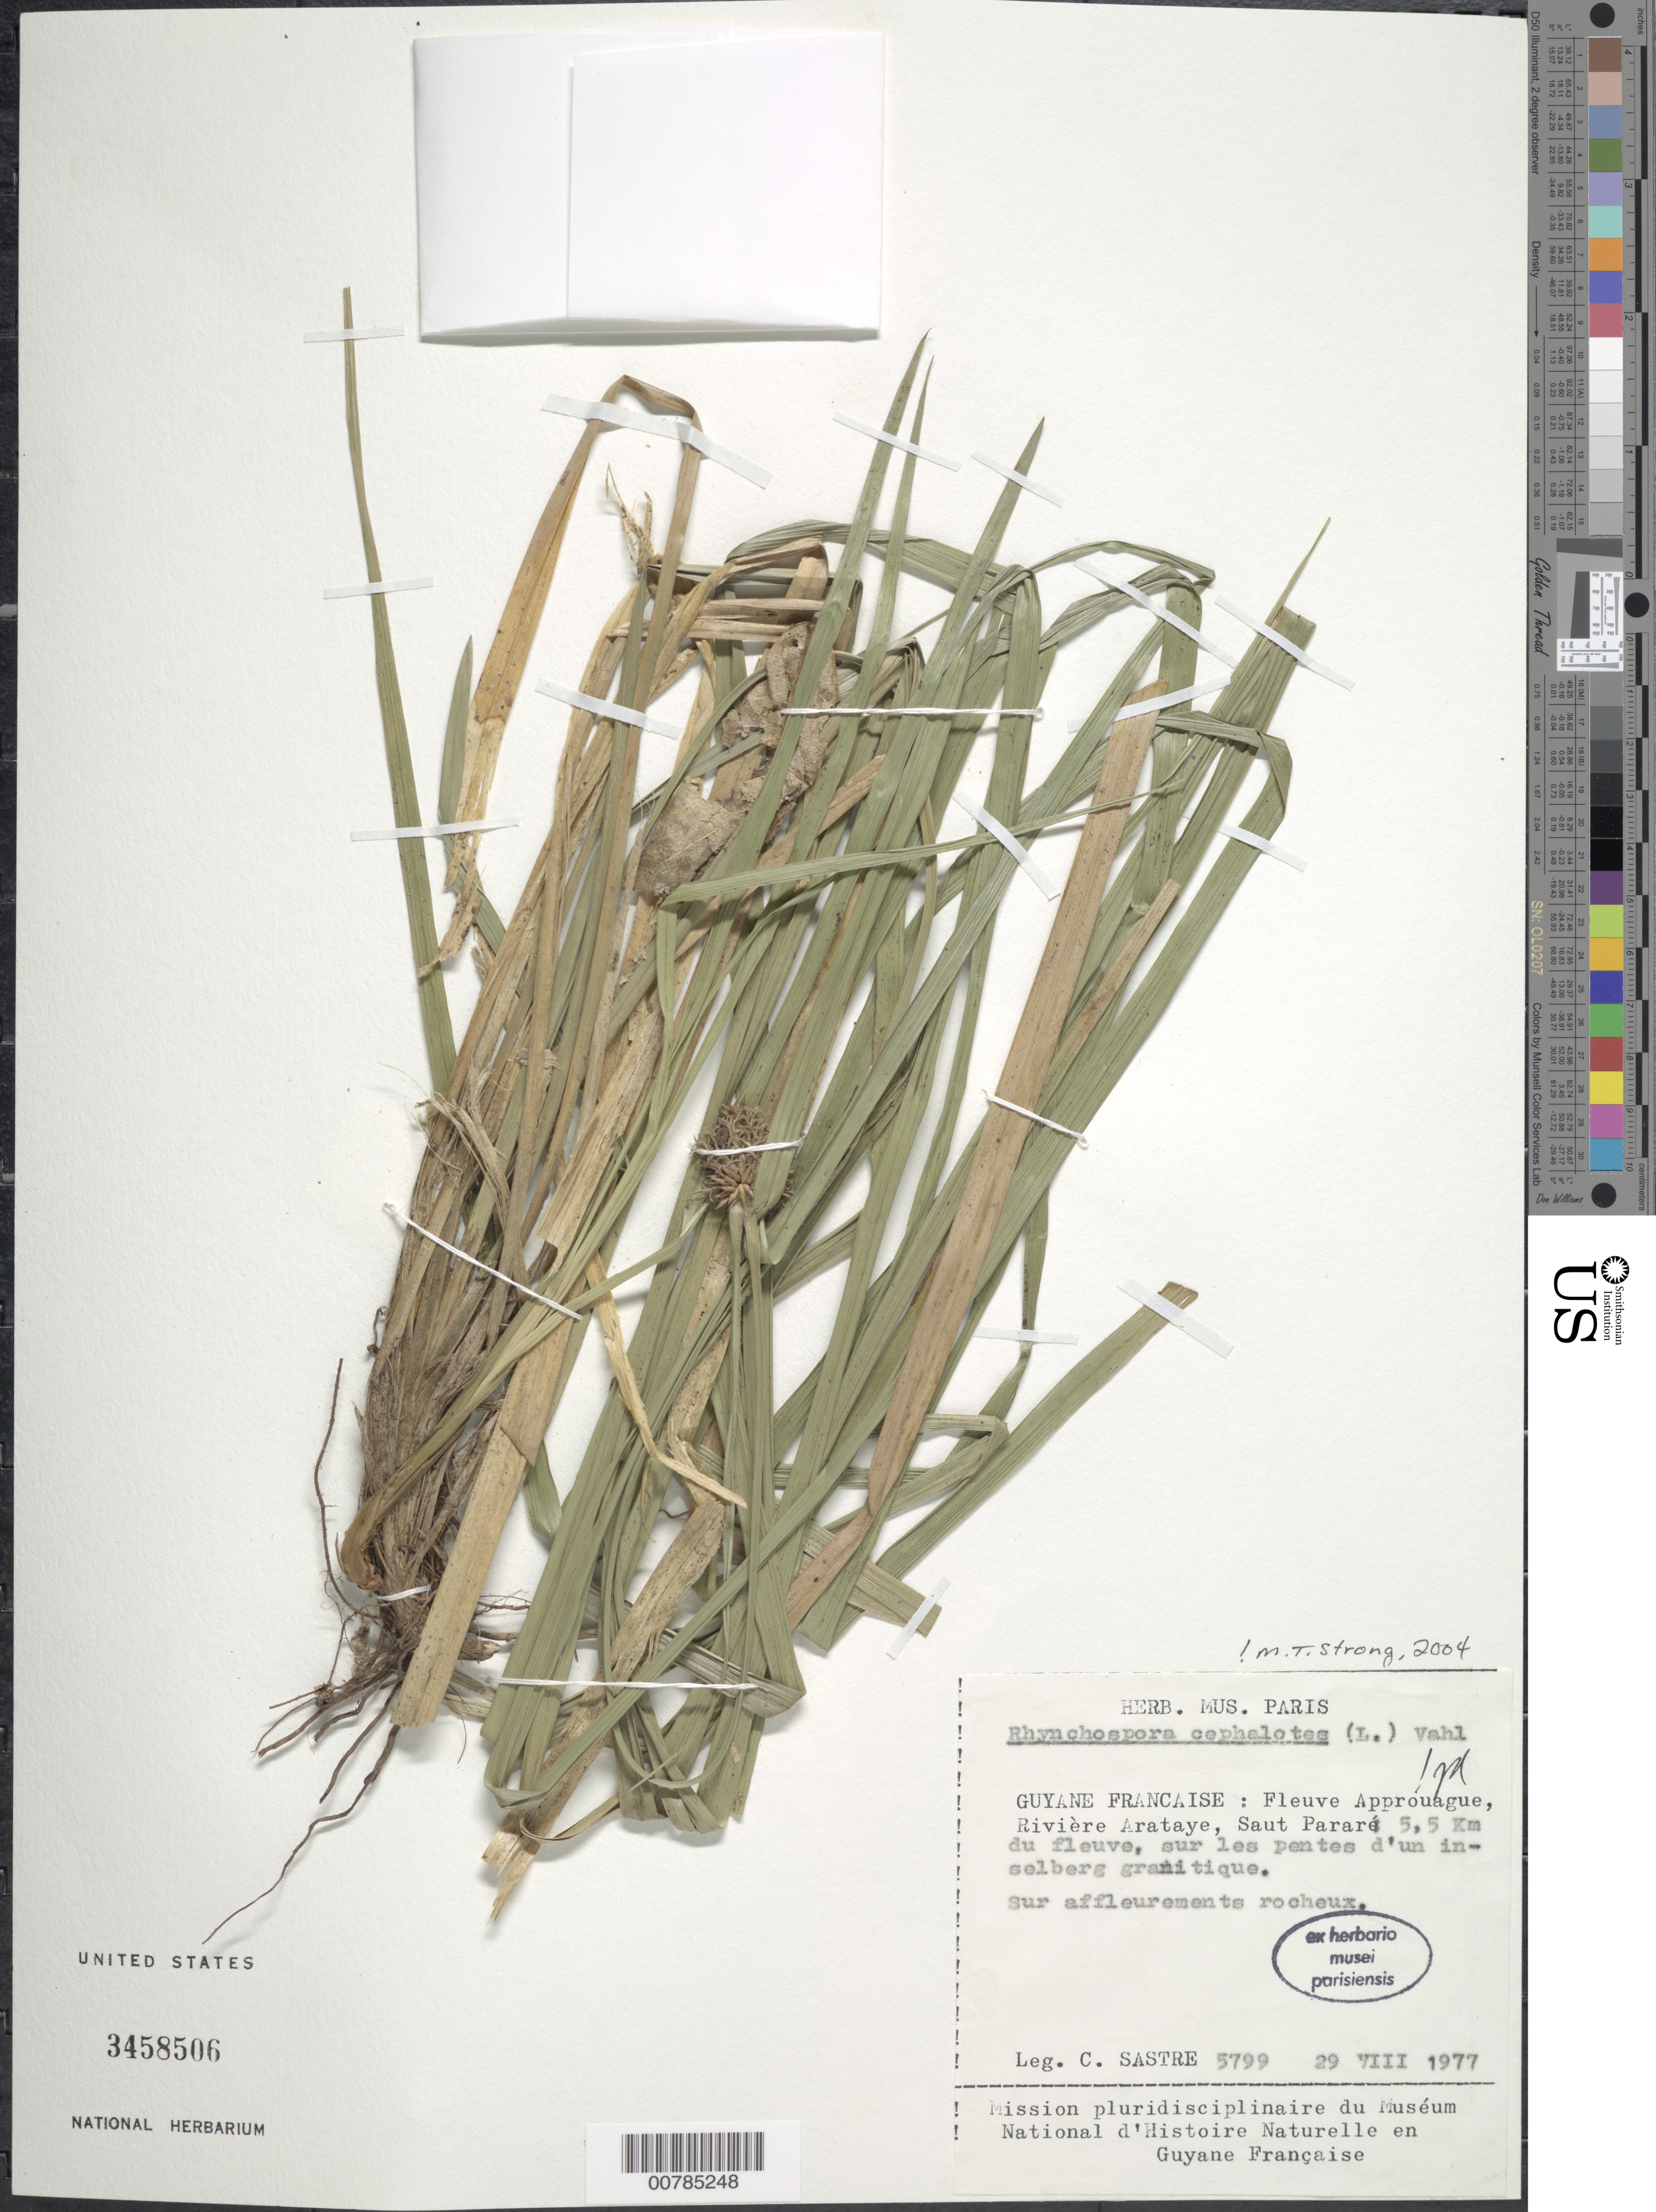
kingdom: Plantae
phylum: Tracheophyta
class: Liliopsida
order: Poales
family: Cyperaceae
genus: Rhynchospora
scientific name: Rhynchospora cephalotes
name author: (L.) Vahl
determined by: Strong, M. T., (US), Smithsonian Institution - National Museum of Natural History (UNITED STATES)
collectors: C. H. L. Sastre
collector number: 5799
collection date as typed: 29-Aug-77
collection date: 1977-08-29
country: French Guiana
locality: Saut Pararé, Rivière Arataye, Fleuve Approuague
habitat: Sur affleurements rocheux; sur les pentes d'un inselberg granitique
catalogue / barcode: US 3458506